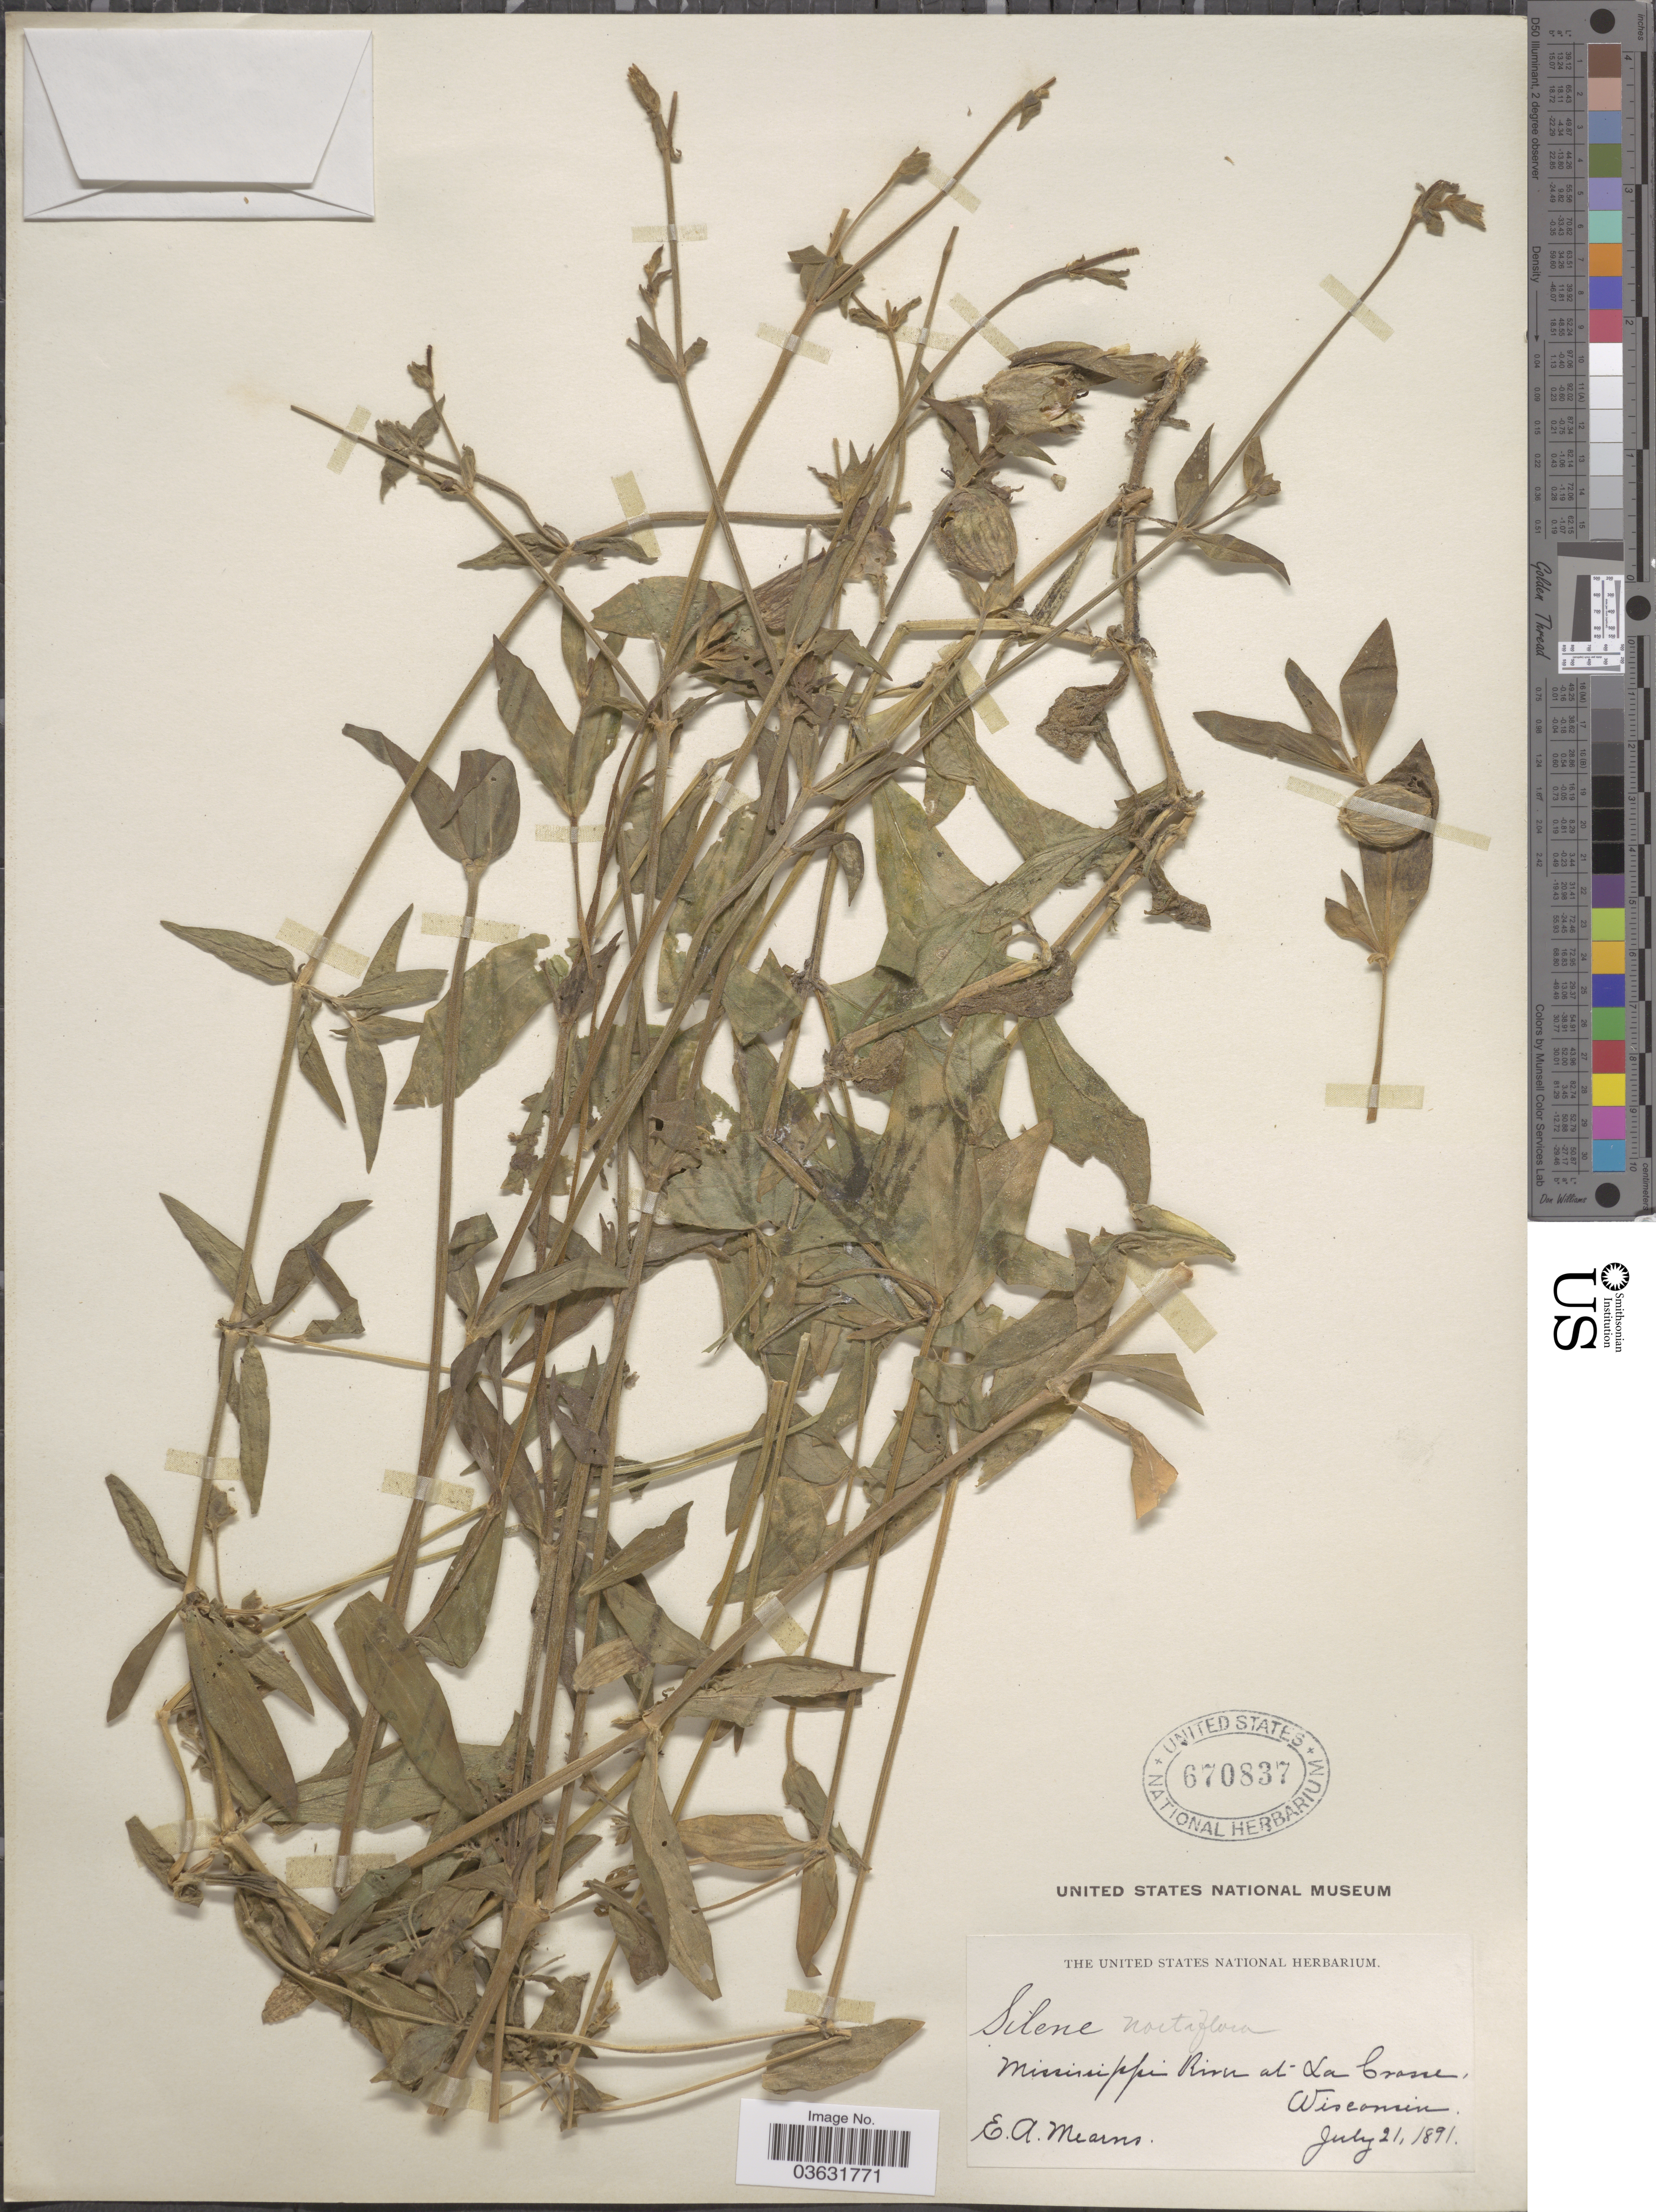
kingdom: Plantae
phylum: Tracheophyta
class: Magnoliopsida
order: Caryophyllales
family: Caryophyllaceae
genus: Silene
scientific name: Silene noctiflora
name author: L.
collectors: E. A. Mearns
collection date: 1891-07-21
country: United States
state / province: Wisconsin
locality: Mississippi River at La Crosse.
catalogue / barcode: US 670837